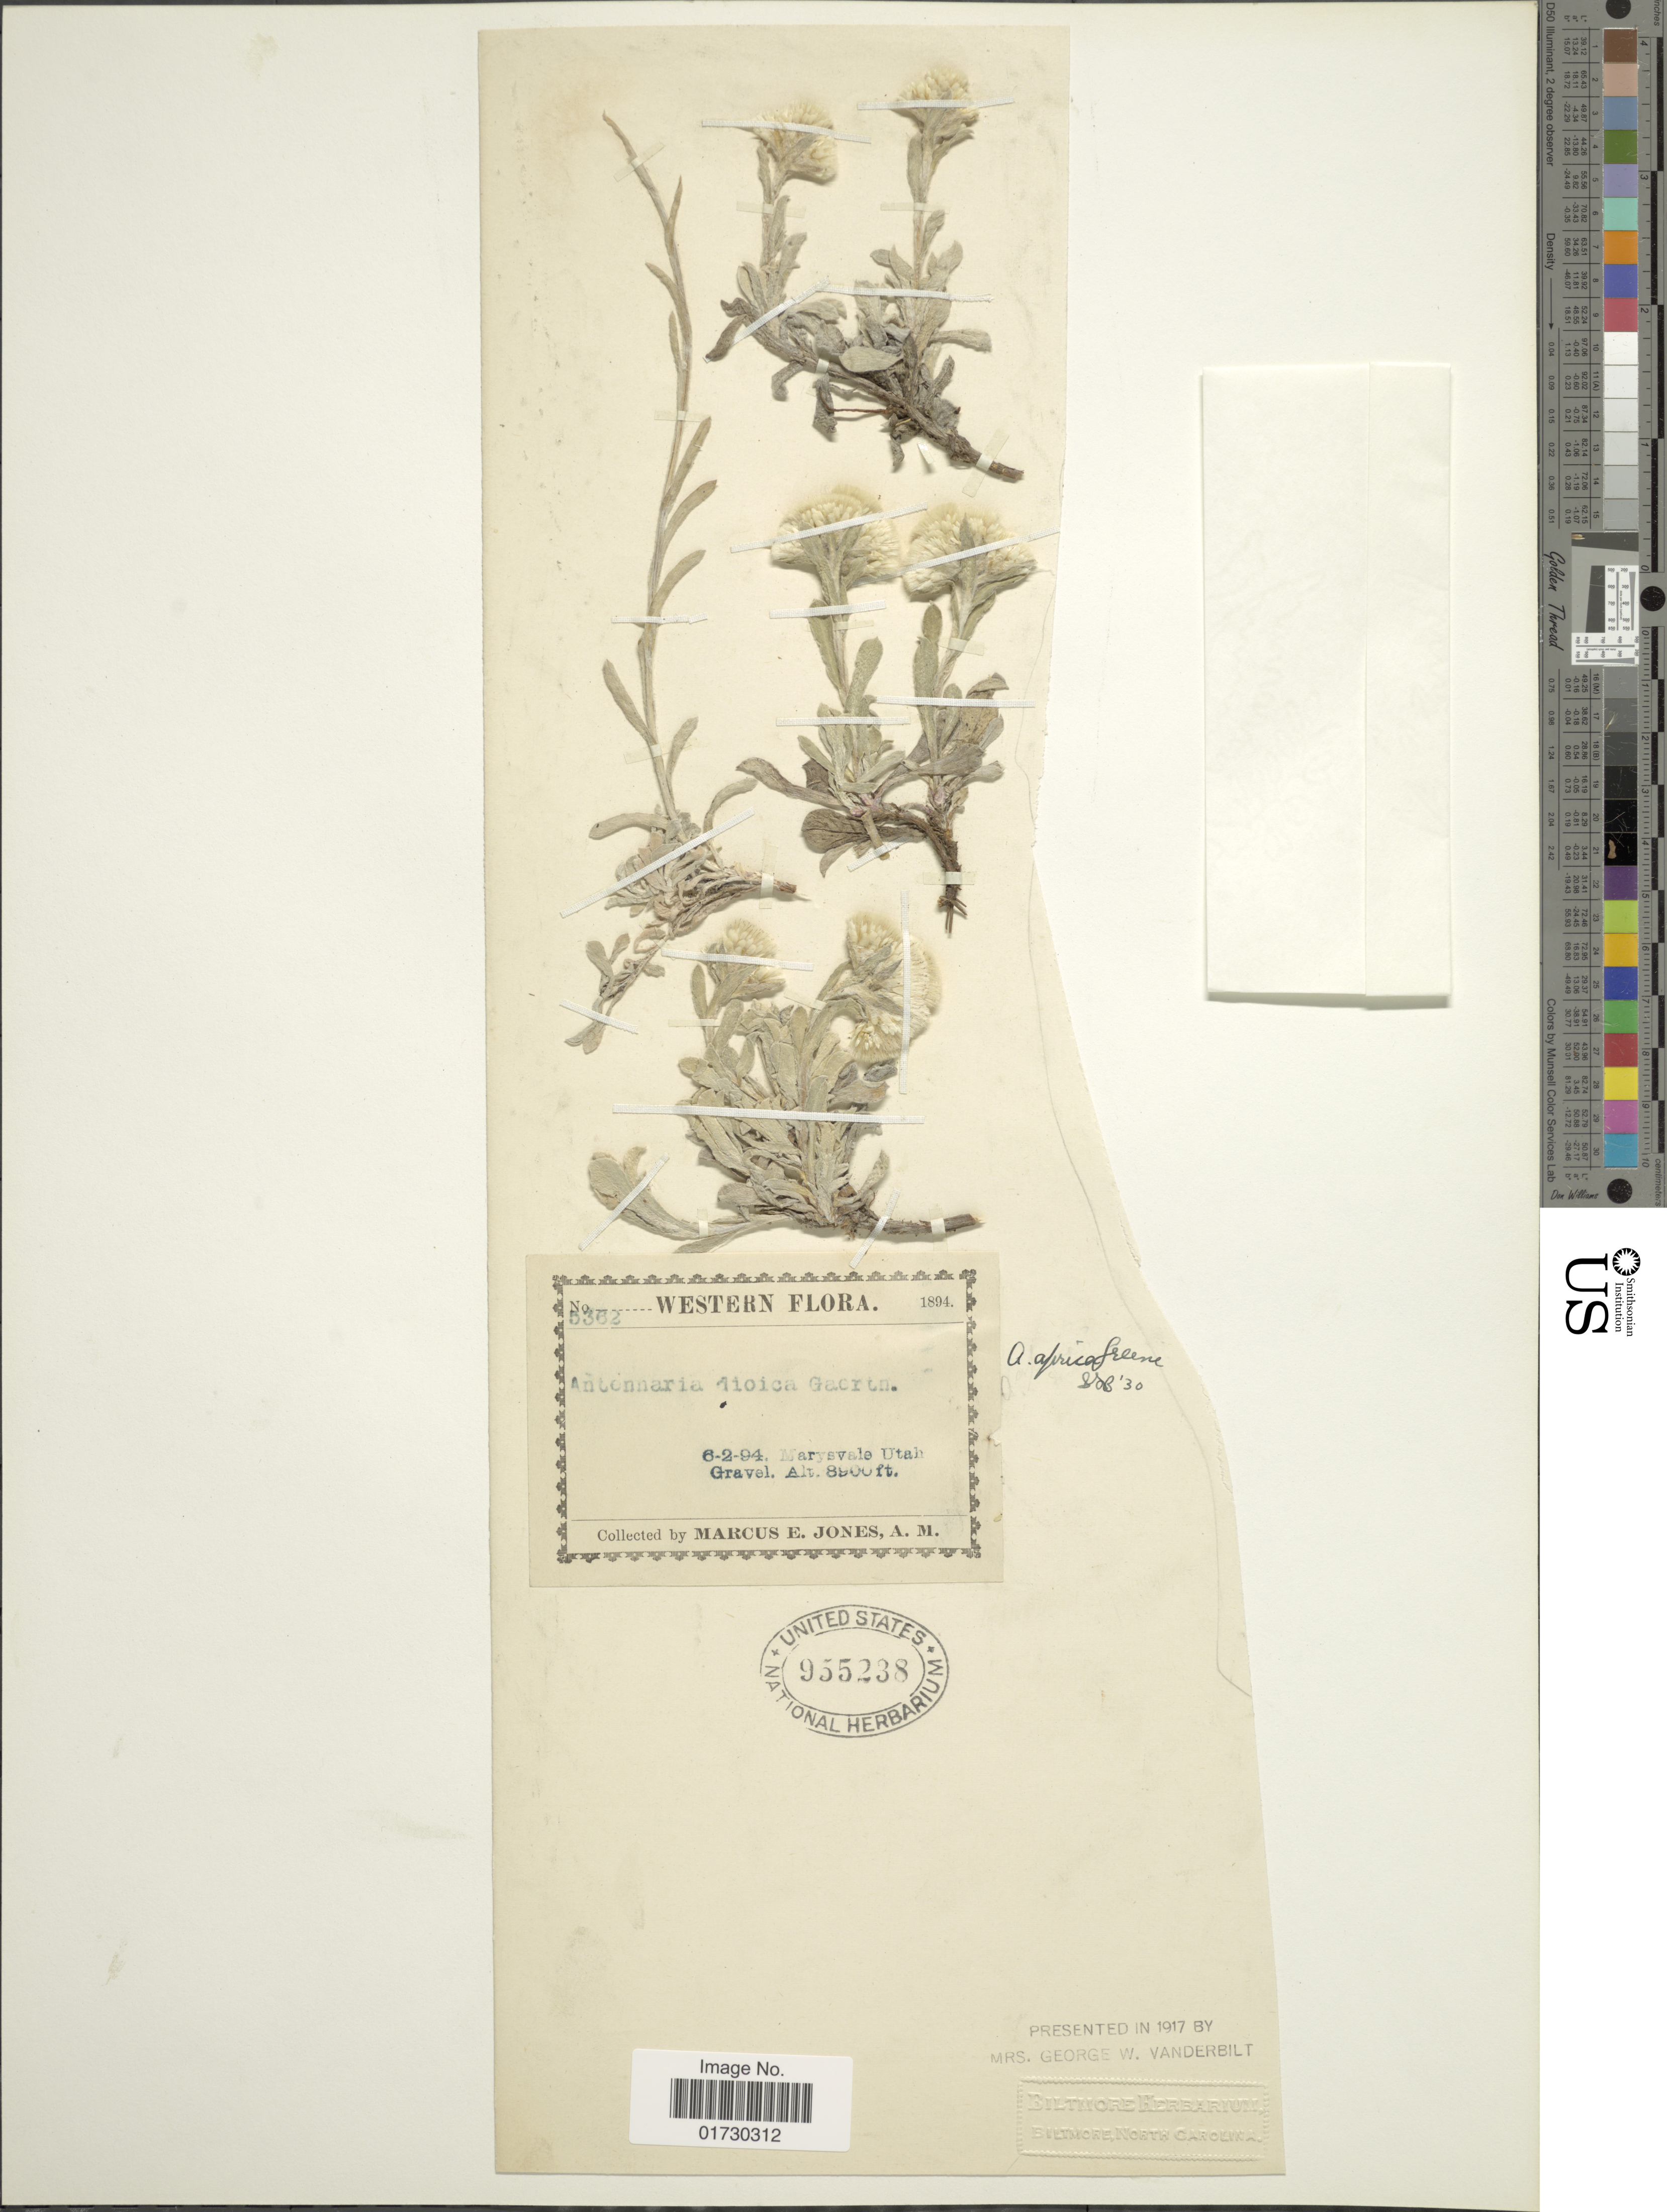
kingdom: Plantae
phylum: Tracheophyta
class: Magnoliopsida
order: Asterales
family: Asteraceae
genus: Antennaria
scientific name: Antennaria aprica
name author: Greene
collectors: M. E. Jones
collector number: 5362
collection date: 1894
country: United States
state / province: Utah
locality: Western, Marysvale Utah, Gravel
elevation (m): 2713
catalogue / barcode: US 955238